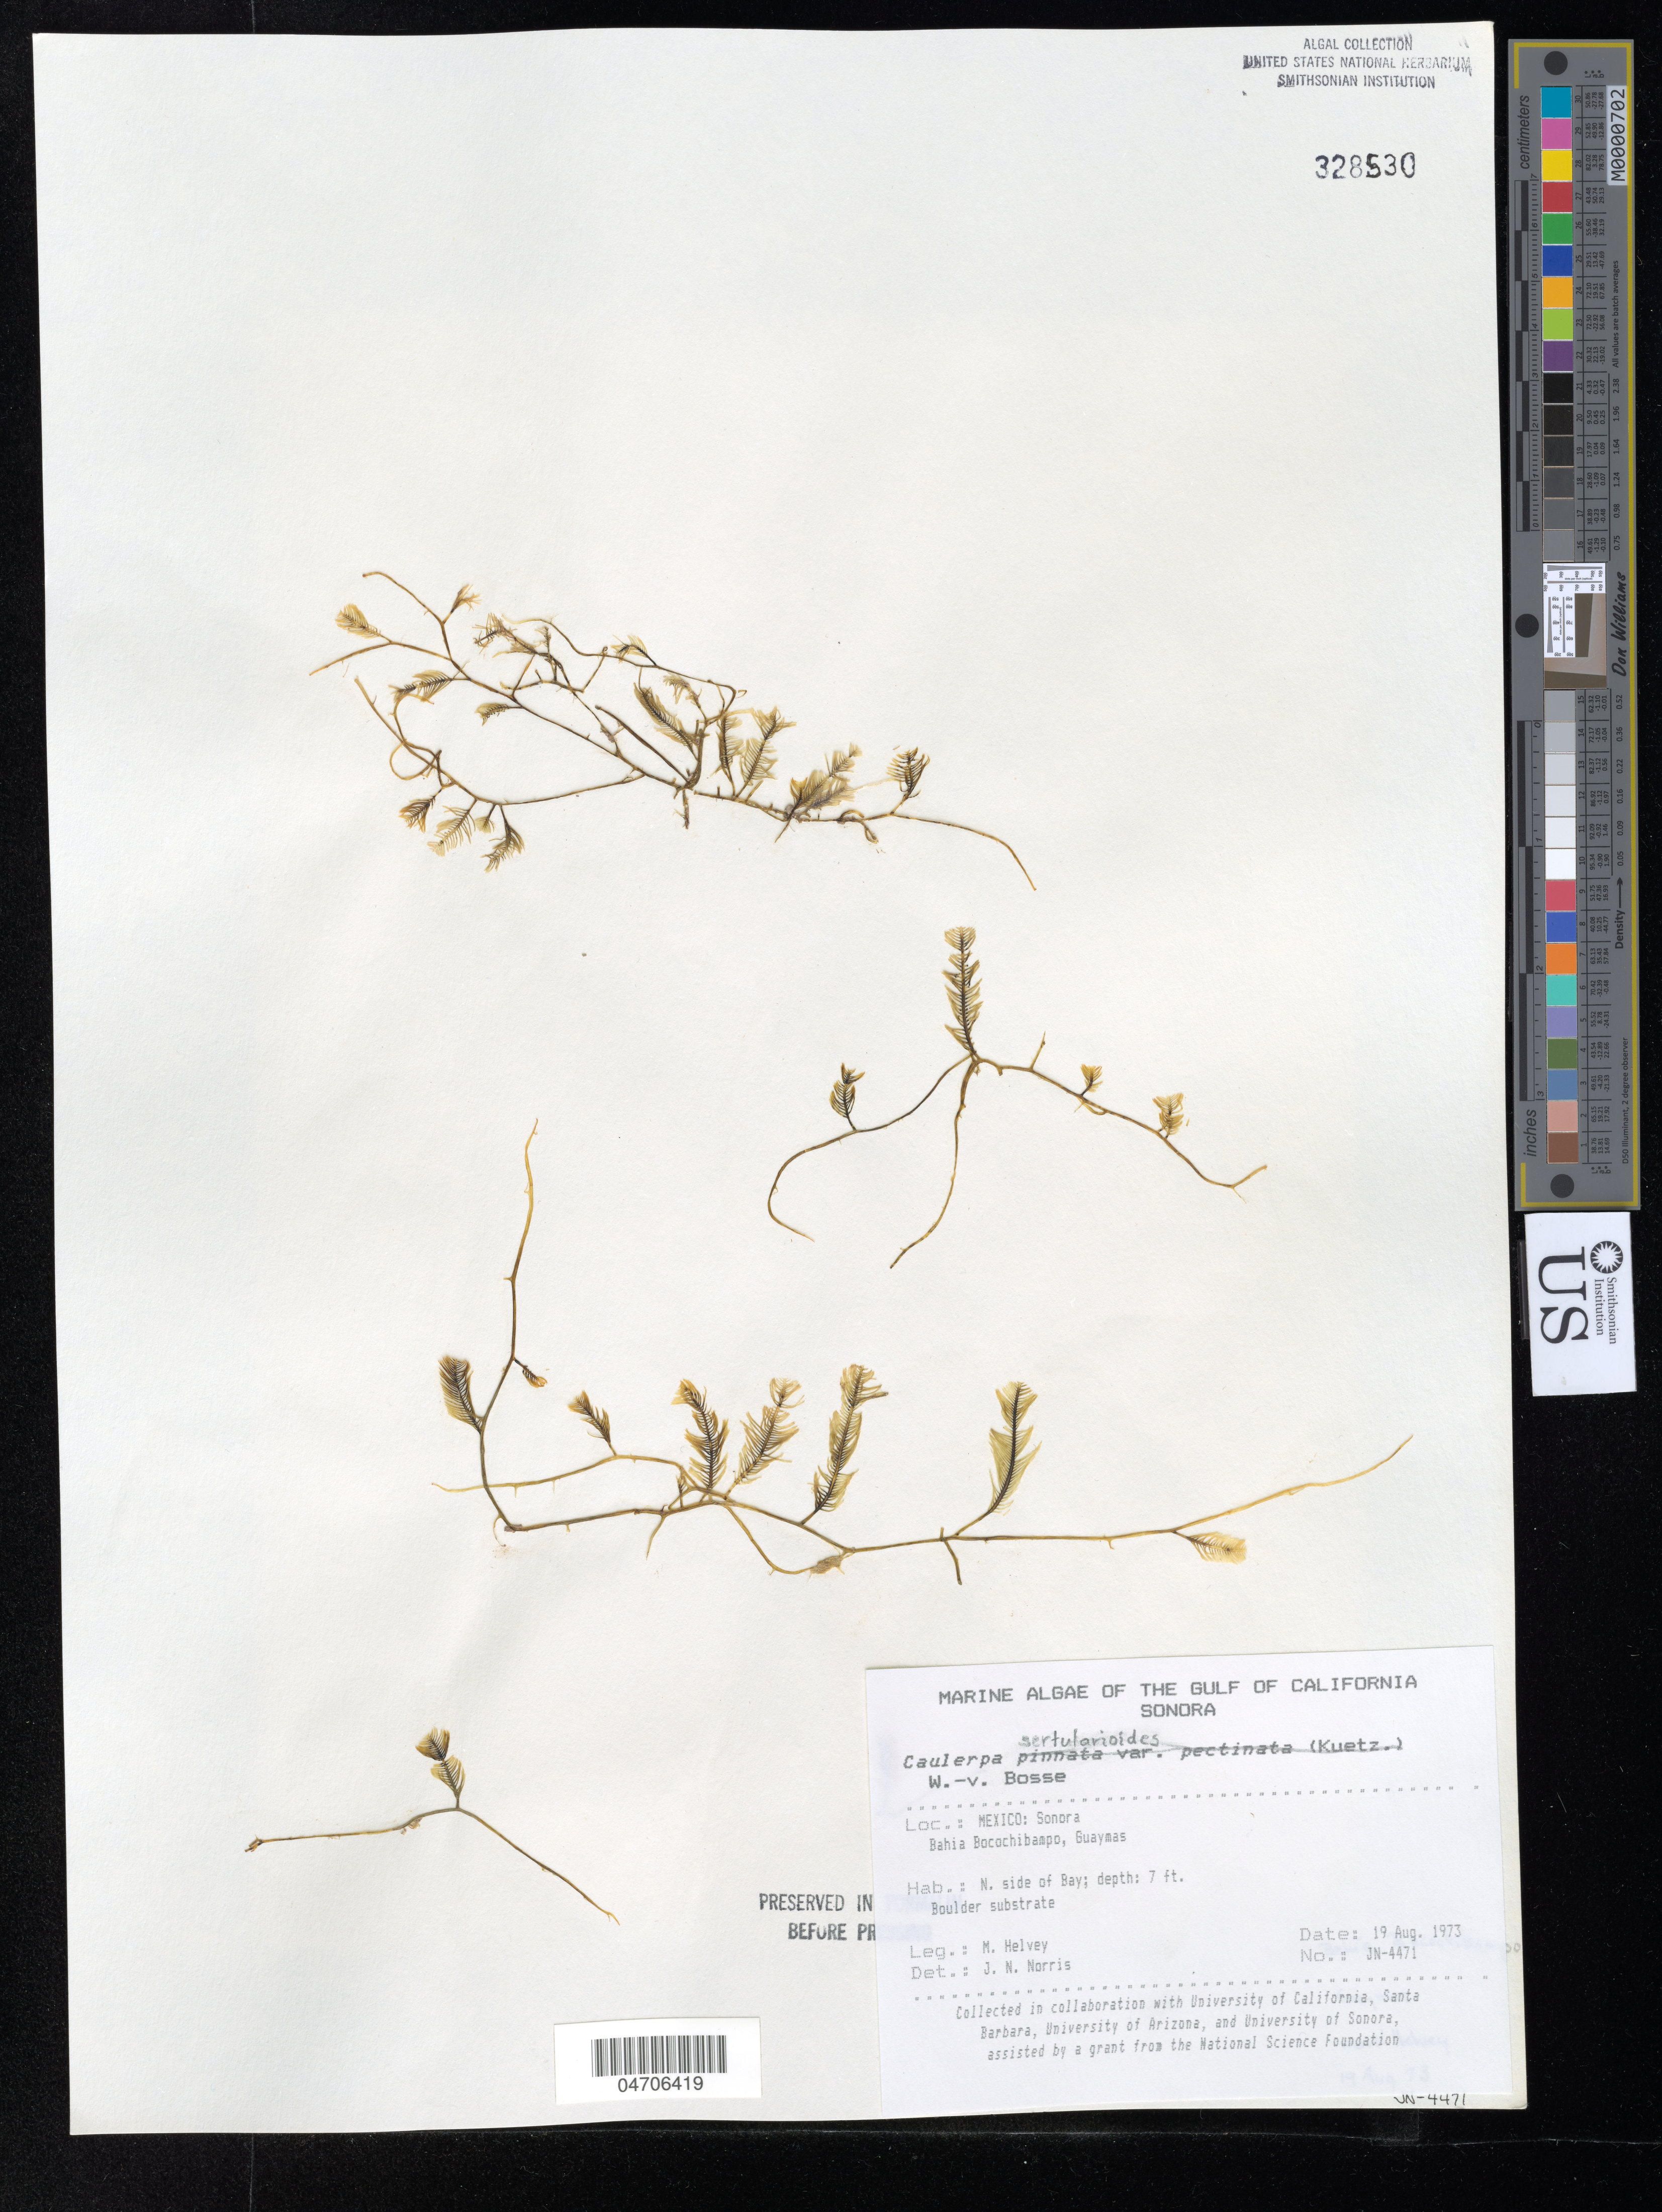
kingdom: Plantae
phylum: Chlorophyta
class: Ulvophyceae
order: Bryopsidales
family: Caulerpaceae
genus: Caulerpa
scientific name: Caulerpa sertularioides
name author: (S.G. Gmel.) M. Howe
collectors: M. Helvey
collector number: JN-4471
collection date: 1973-08-19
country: Mexico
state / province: Sonora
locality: The Gulf of California. Bahia Bacachibampo, Guaymas. N. side of Bay.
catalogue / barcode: US 328530